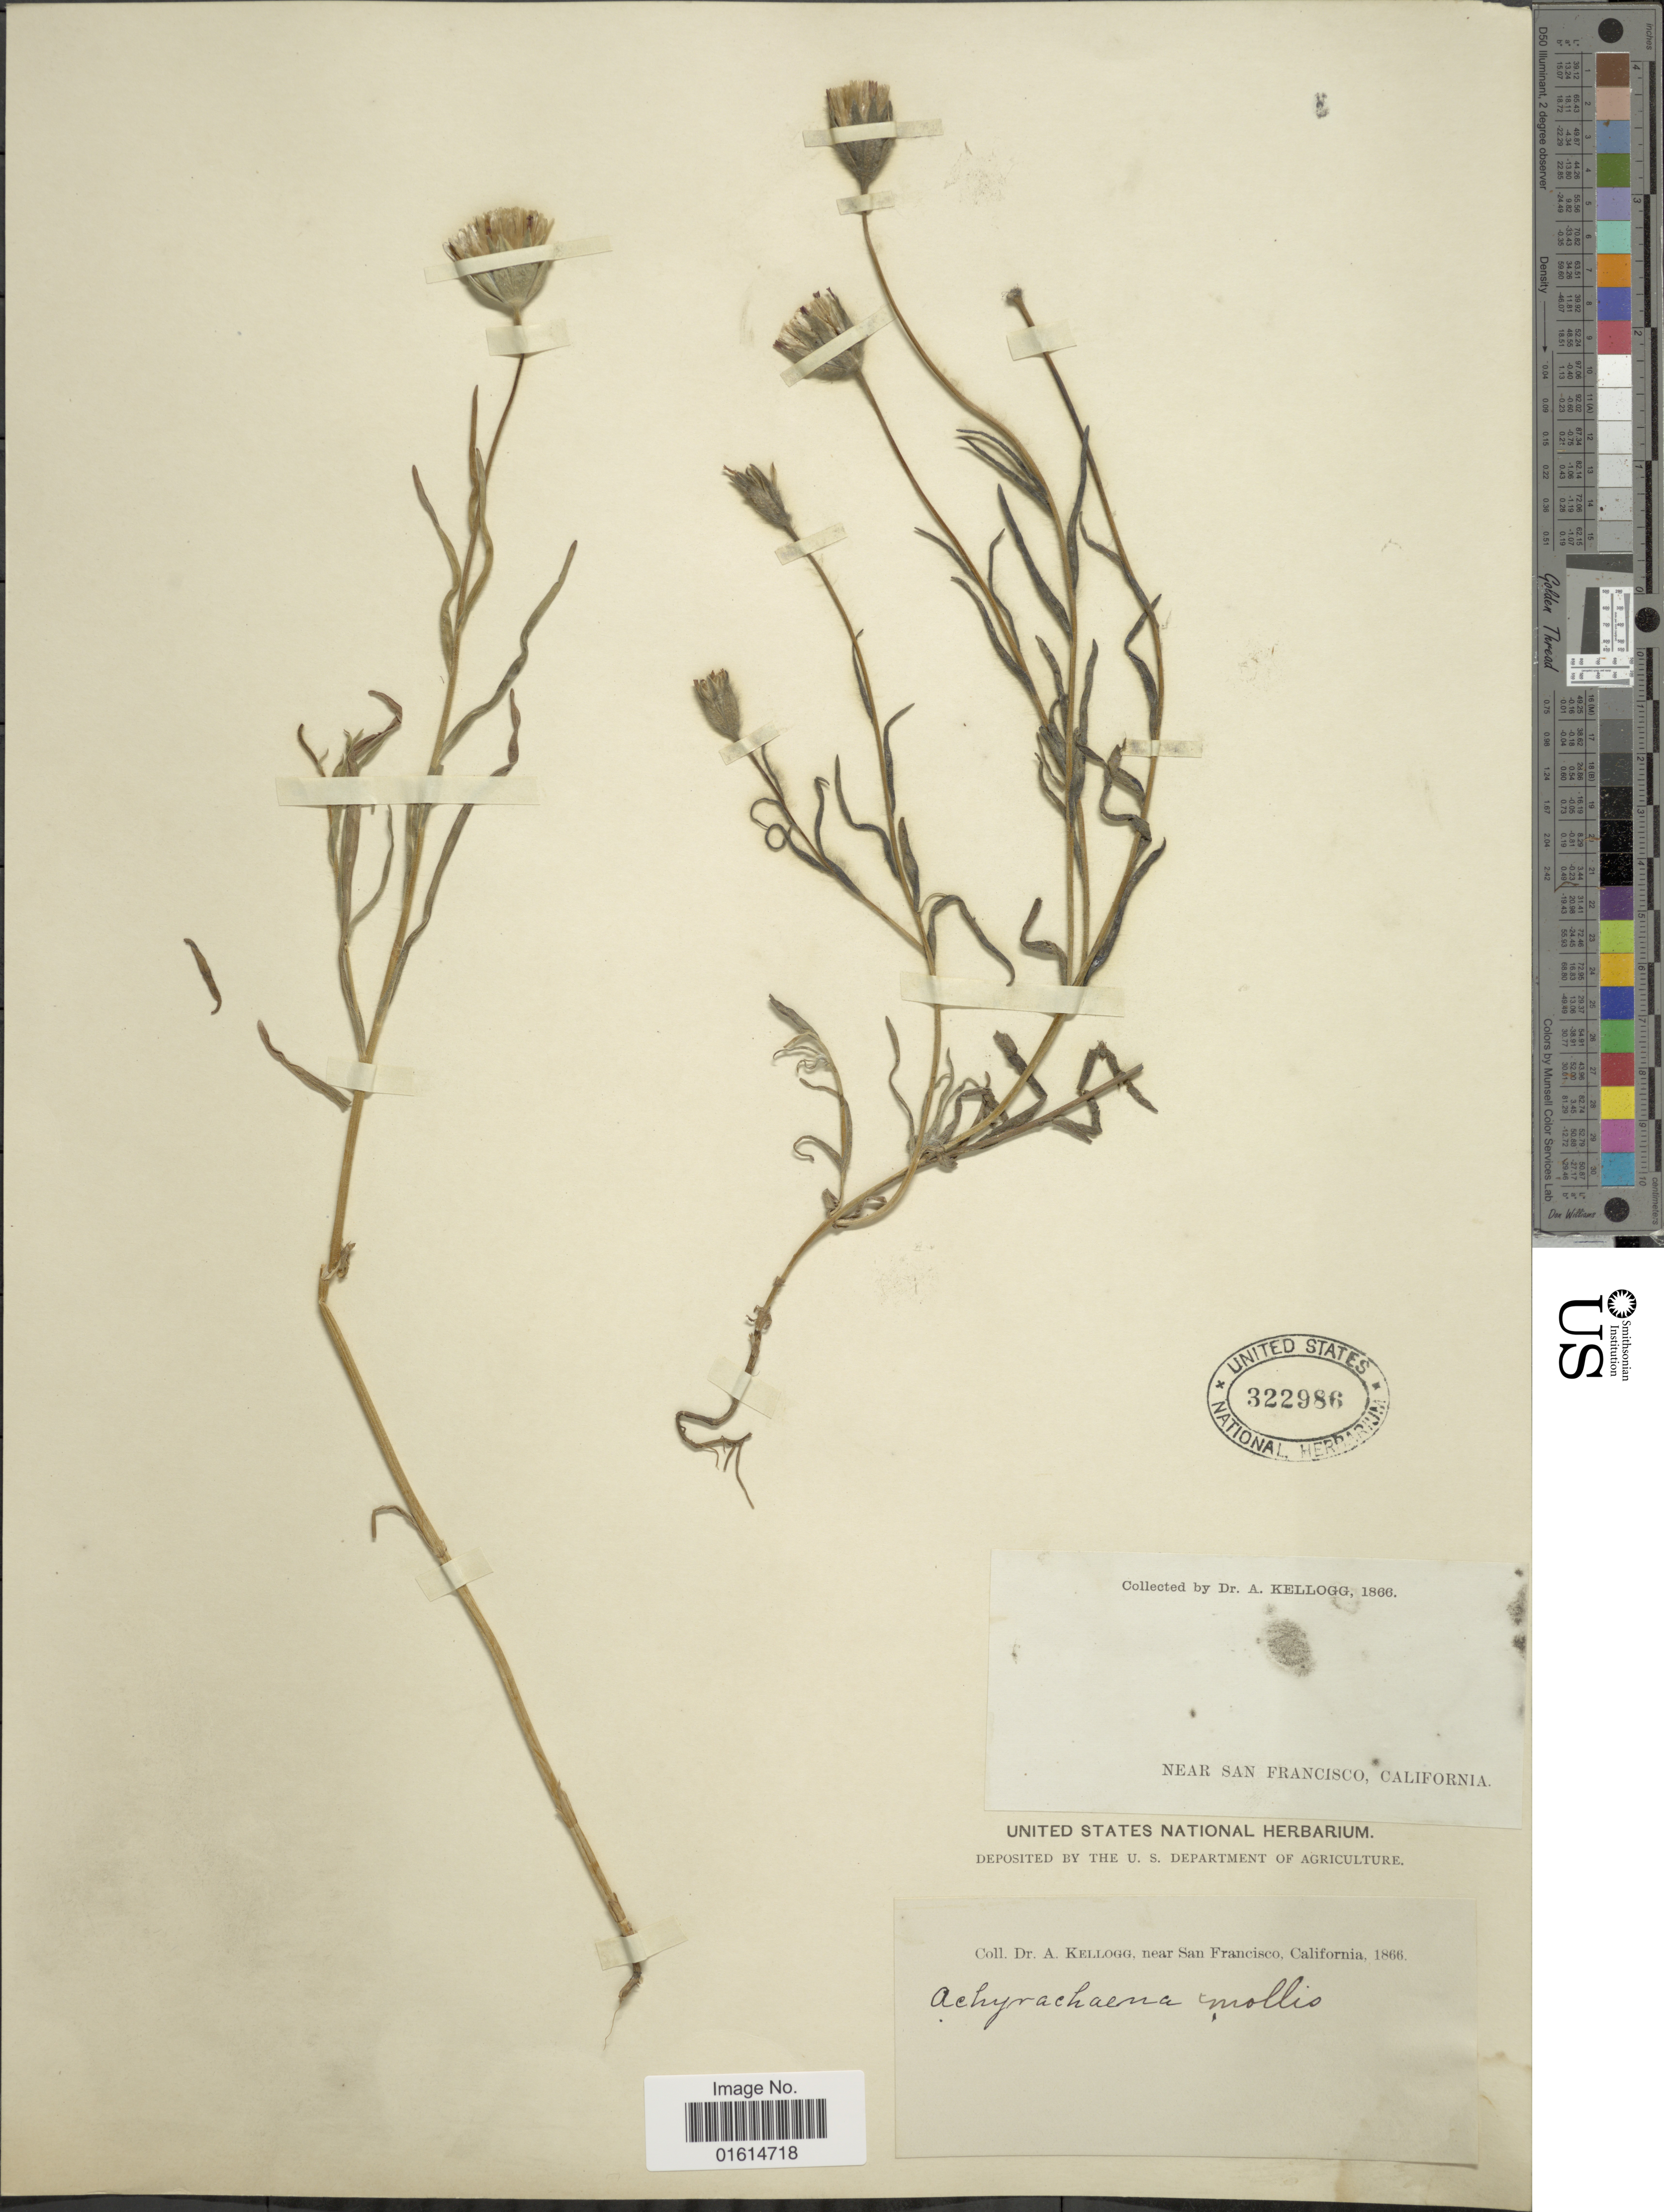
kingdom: Plantae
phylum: Tracheophyta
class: Magnoliopsida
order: Asterales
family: Asteraceae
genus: Achyrachaena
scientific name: Achyrachaena mollis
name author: Schauer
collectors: A. Kellogg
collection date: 1866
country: United States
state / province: California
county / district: San Francisco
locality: Near San Francisco, California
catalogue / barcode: US 322986